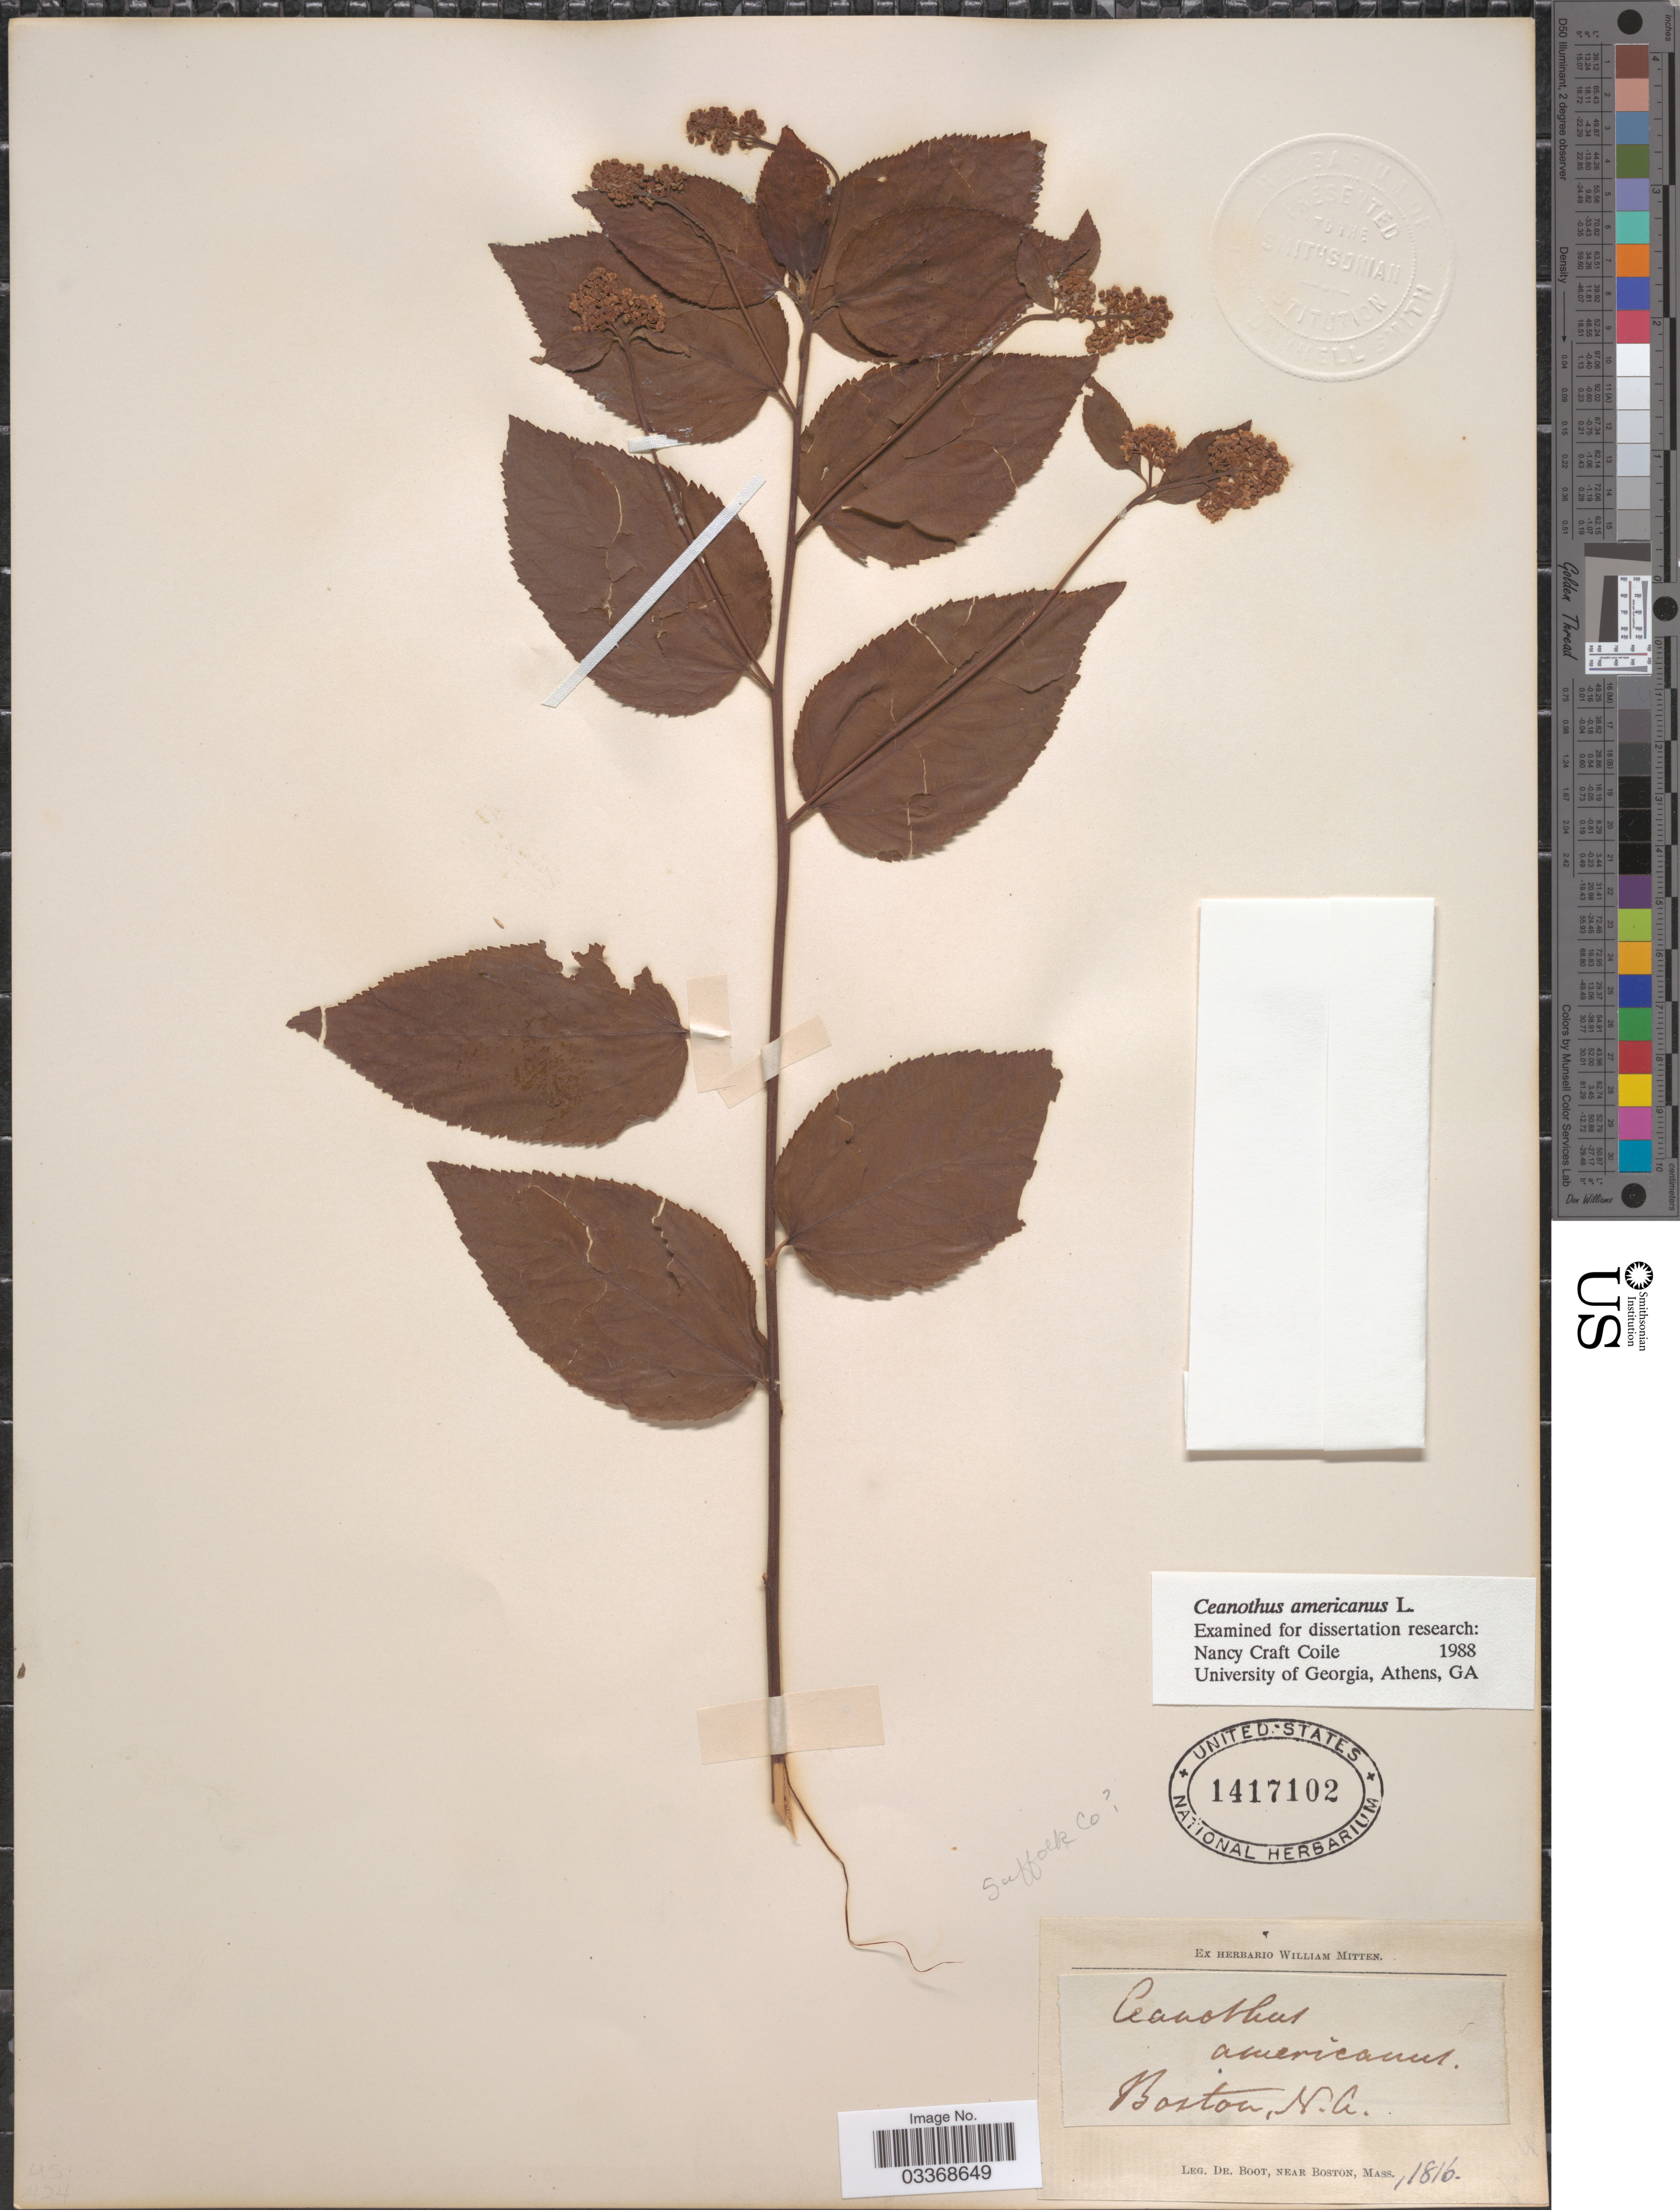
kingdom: Plantae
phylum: Tracheophyta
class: Magnoliopsida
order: Rosales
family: Rhamnaceae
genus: Ceanothus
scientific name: Ceanothus americanus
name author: L.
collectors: -. Boot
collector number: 1816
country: United States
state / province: Massachusetts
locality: Boston., N.A. Suffolk Co [unsure placement].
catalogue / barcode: US 1417102